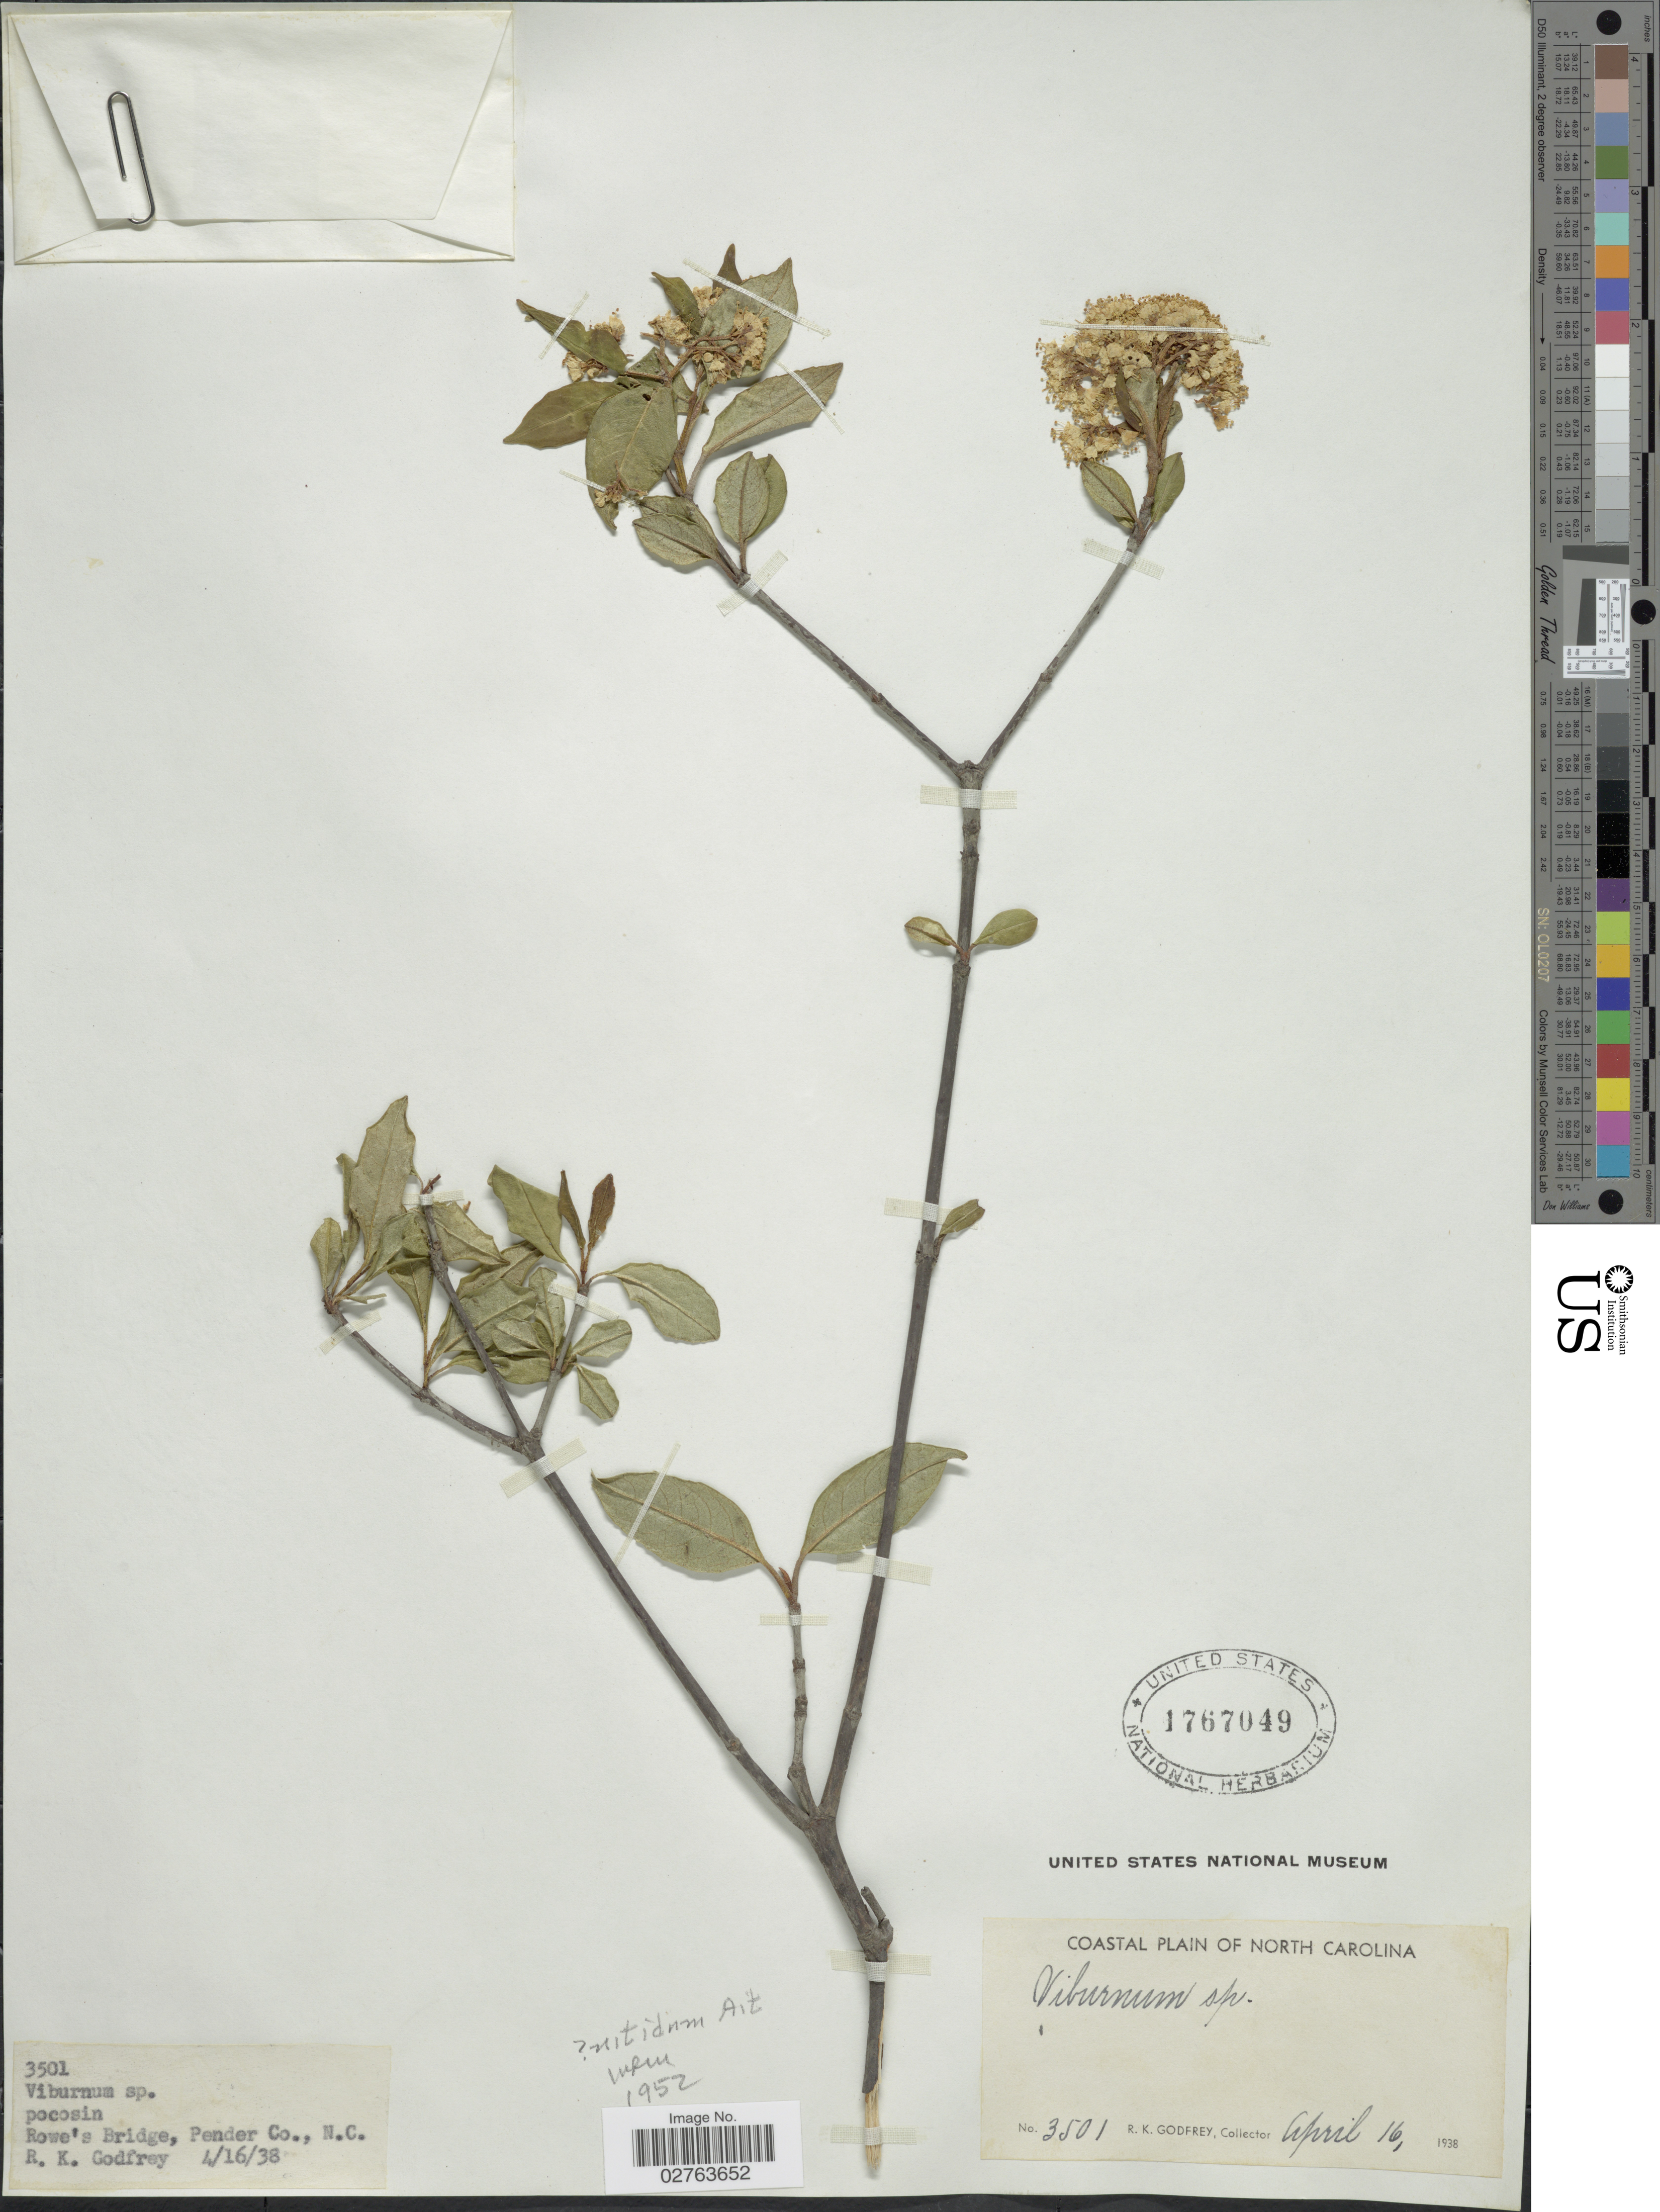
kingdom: Plantae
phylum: Tracheophyta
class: Magnoliopsida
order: Dipsacales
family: Viburnaceae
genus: Viburnum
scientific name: Viburnum nitidum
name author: Aiton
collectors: R. K. Godfrey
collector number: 3501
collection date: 1938-04-16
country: United States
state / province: North Carolina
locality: Coastal plain of North Carolina. Rowe's Bridge, Pender Co.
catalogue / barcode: US 1767049